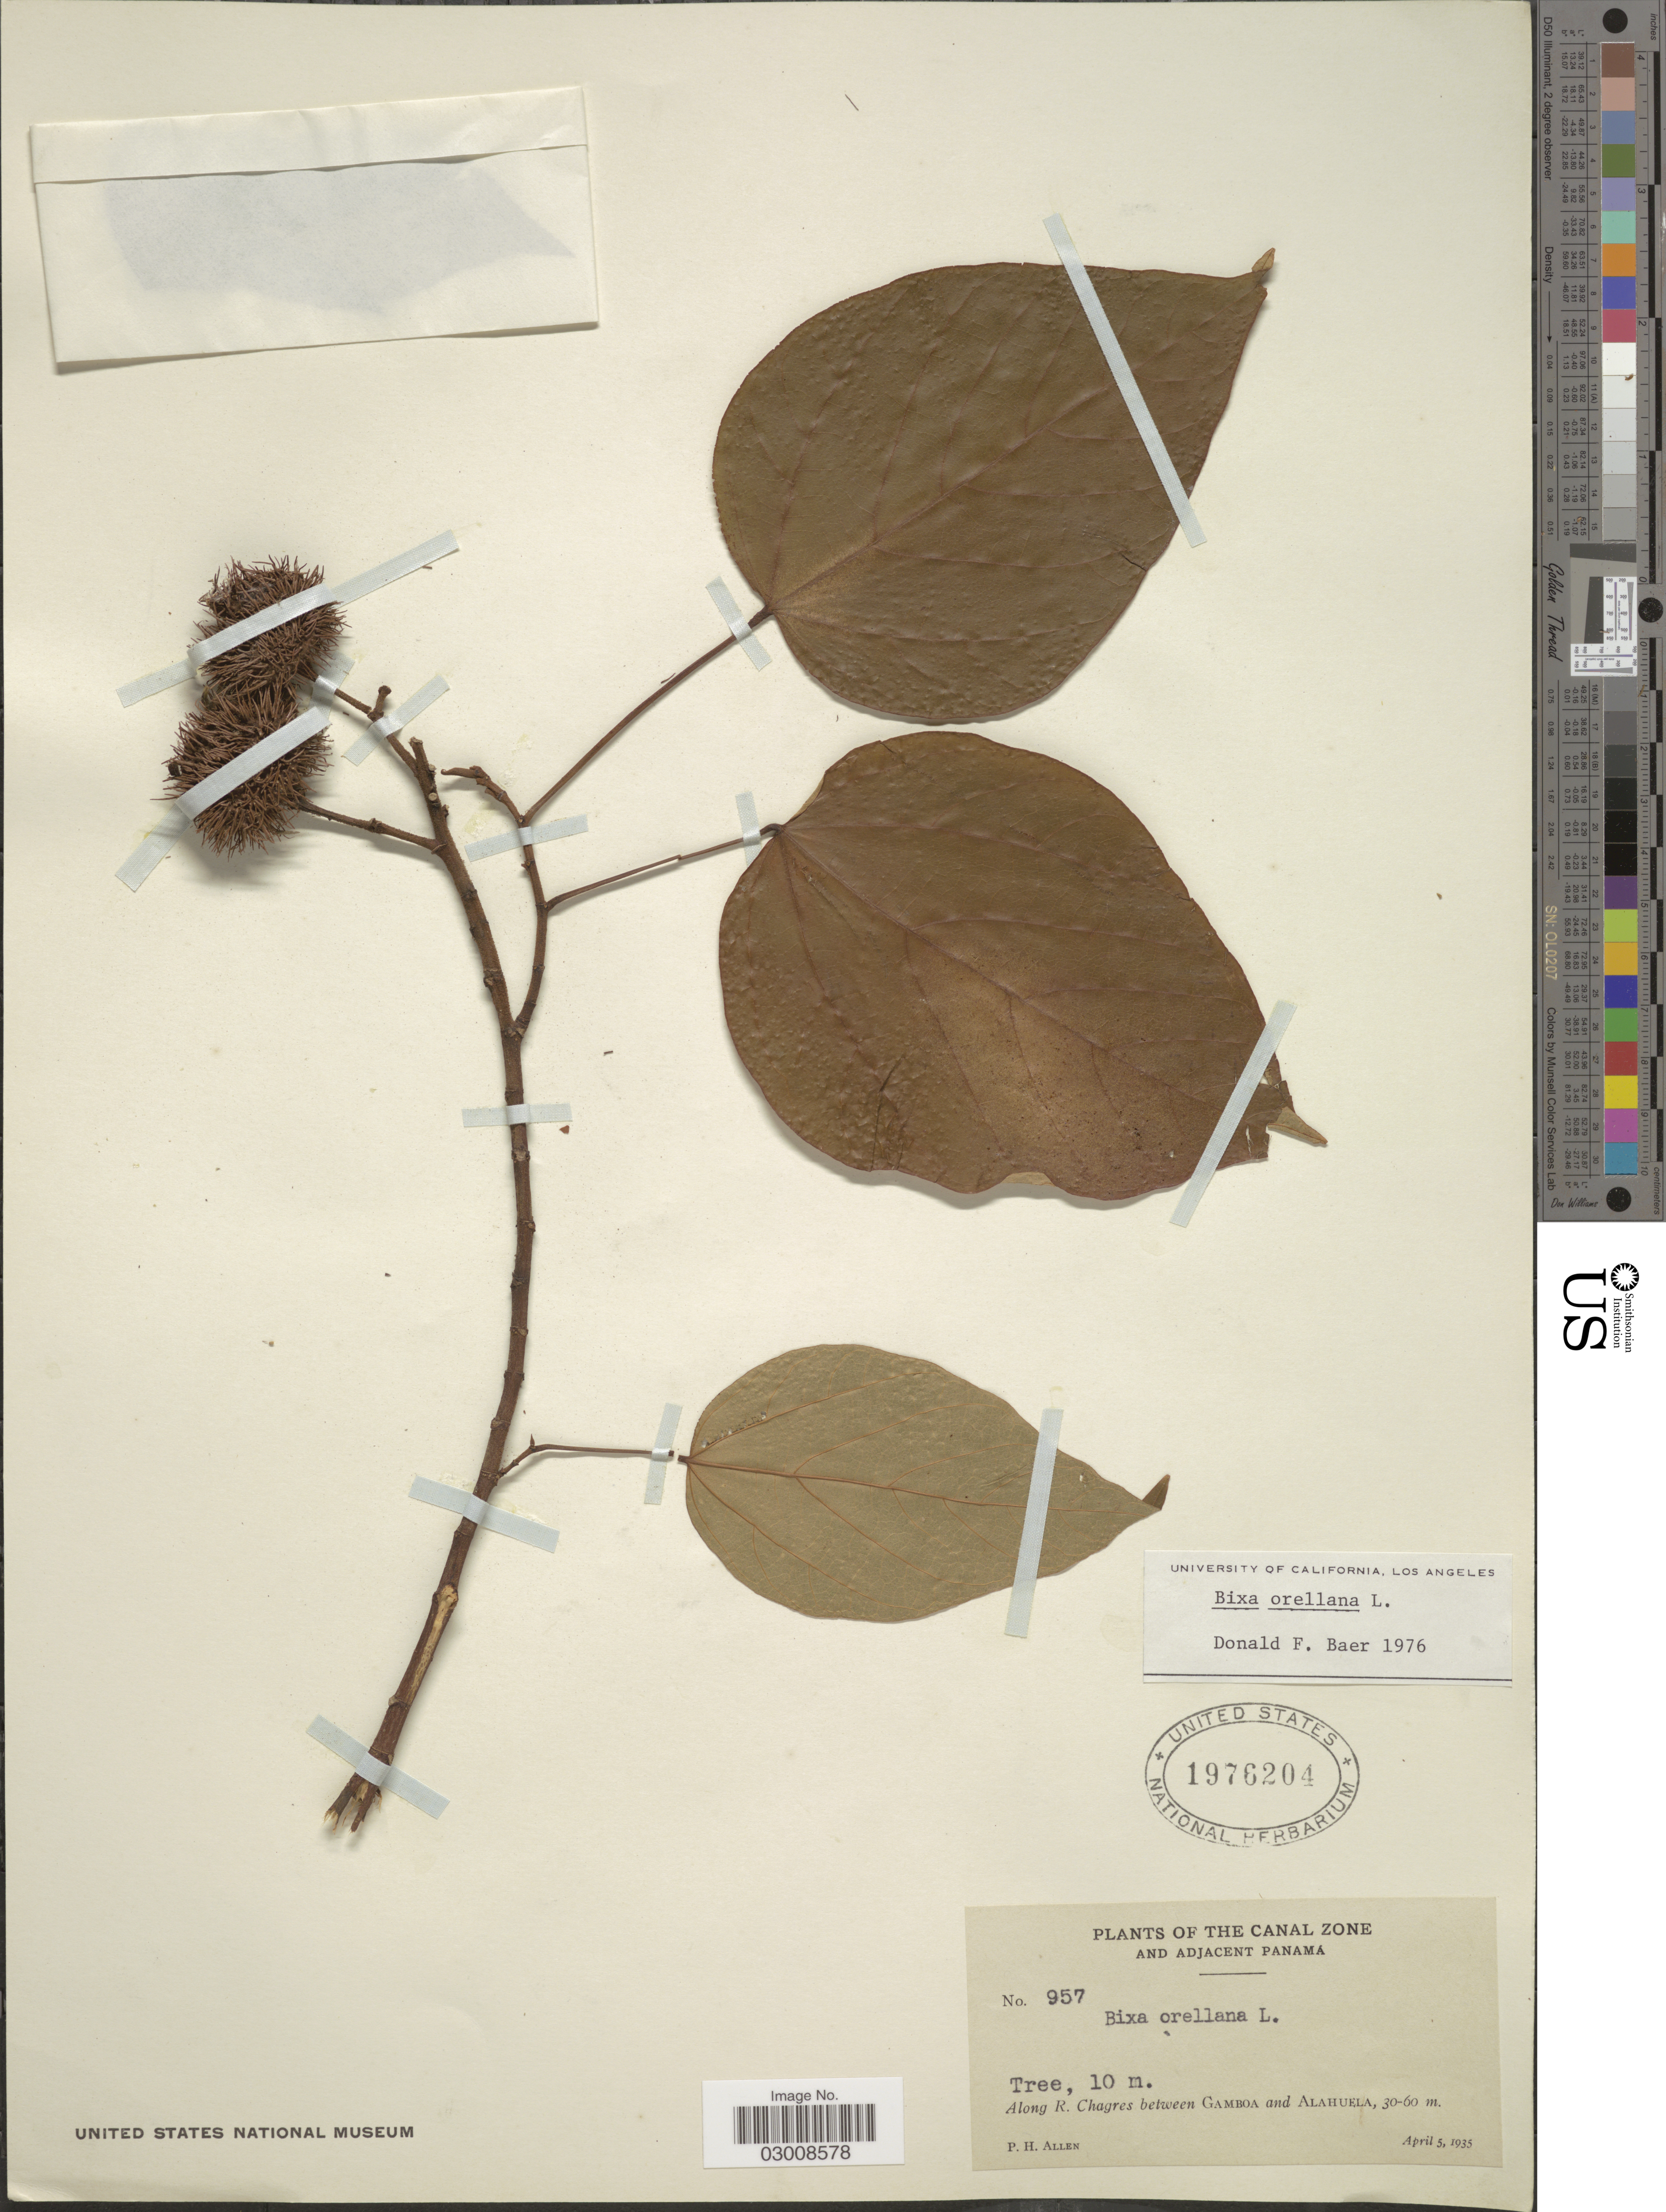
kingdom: Plantae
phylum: Tracheophyta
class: Magnoliopsida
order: Malvales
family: Bixaceae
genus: Bixa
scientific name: Bixa orellana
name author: L.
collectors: P. H. Allen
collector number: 957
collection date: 1935-04-05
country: Panama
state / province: Colón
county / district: Canal Zone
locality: The Canal Zone and Adjacent Panama, Along R. Chagres between Gamboa and Alahuela.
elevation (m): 30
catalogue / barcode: US 1976204